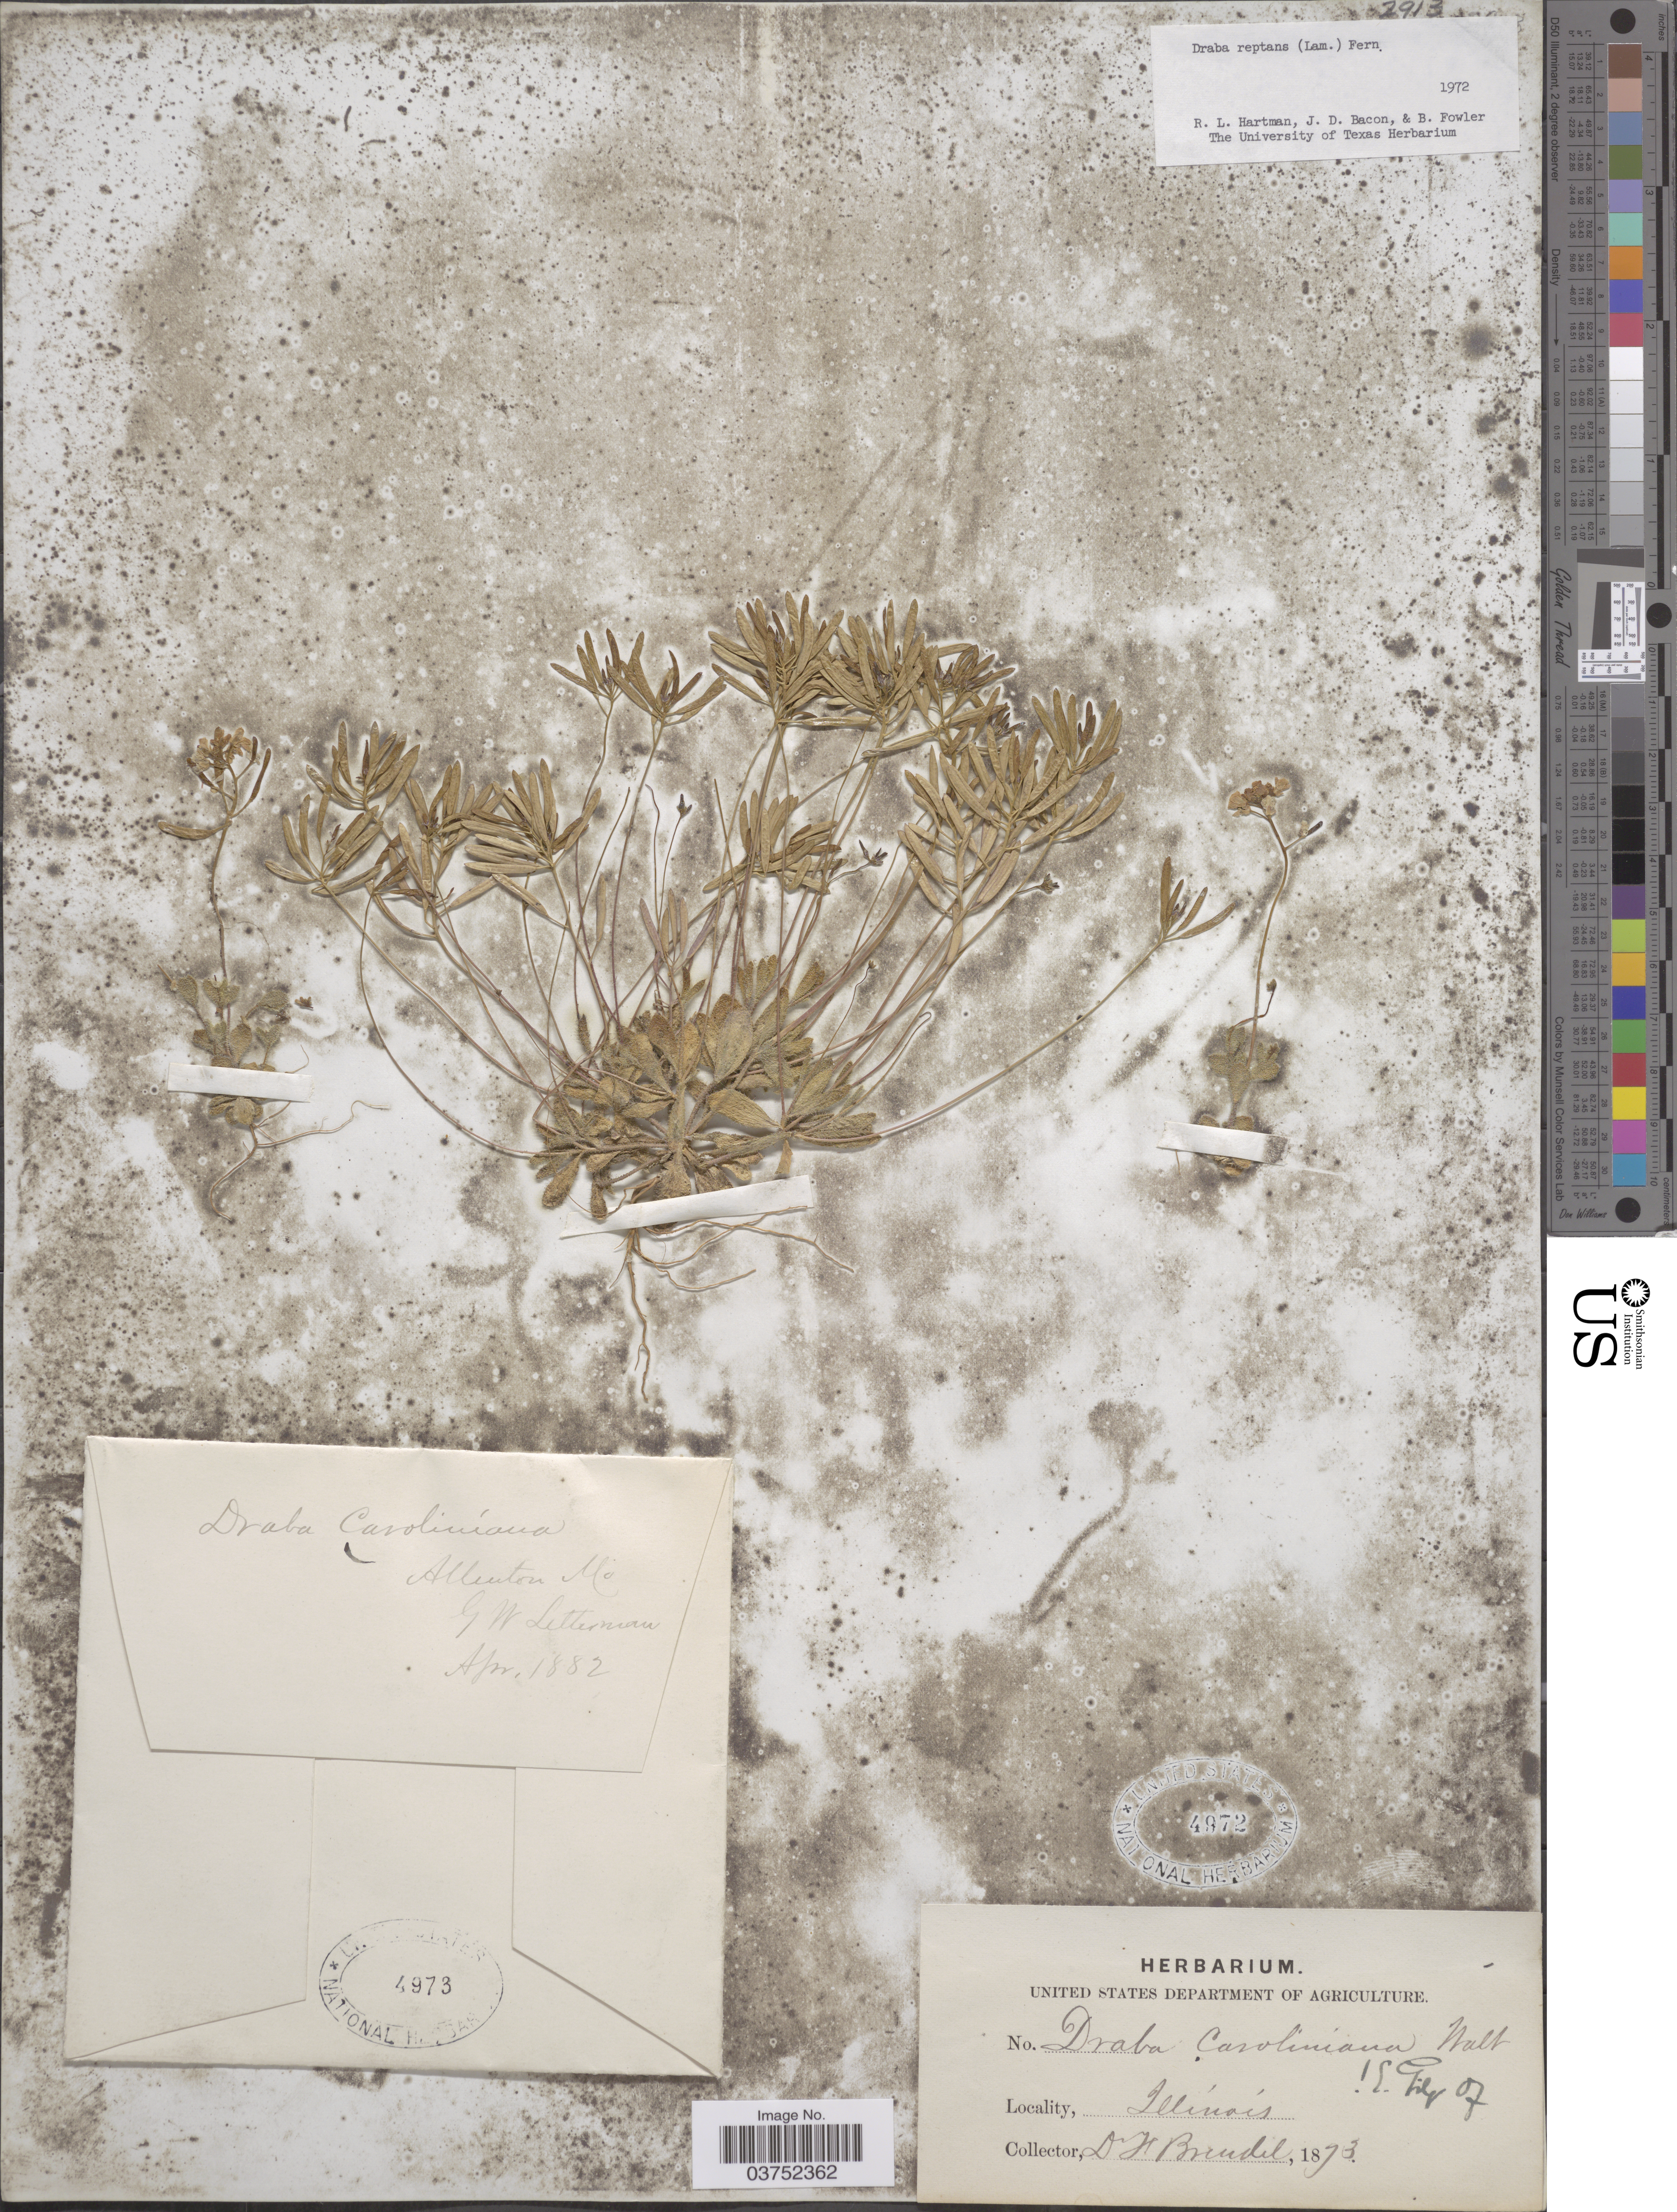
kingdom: Plantae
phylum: Tracheophyta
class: Magnoliopsida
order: Brassicales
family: Brassicaceae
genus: Draba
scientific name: Draba reptans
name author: (Lam.) Fernald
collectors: G. W. Letterman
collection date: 1882-04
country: United States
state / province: Missouri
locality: Allenton.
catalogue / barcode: US 4973